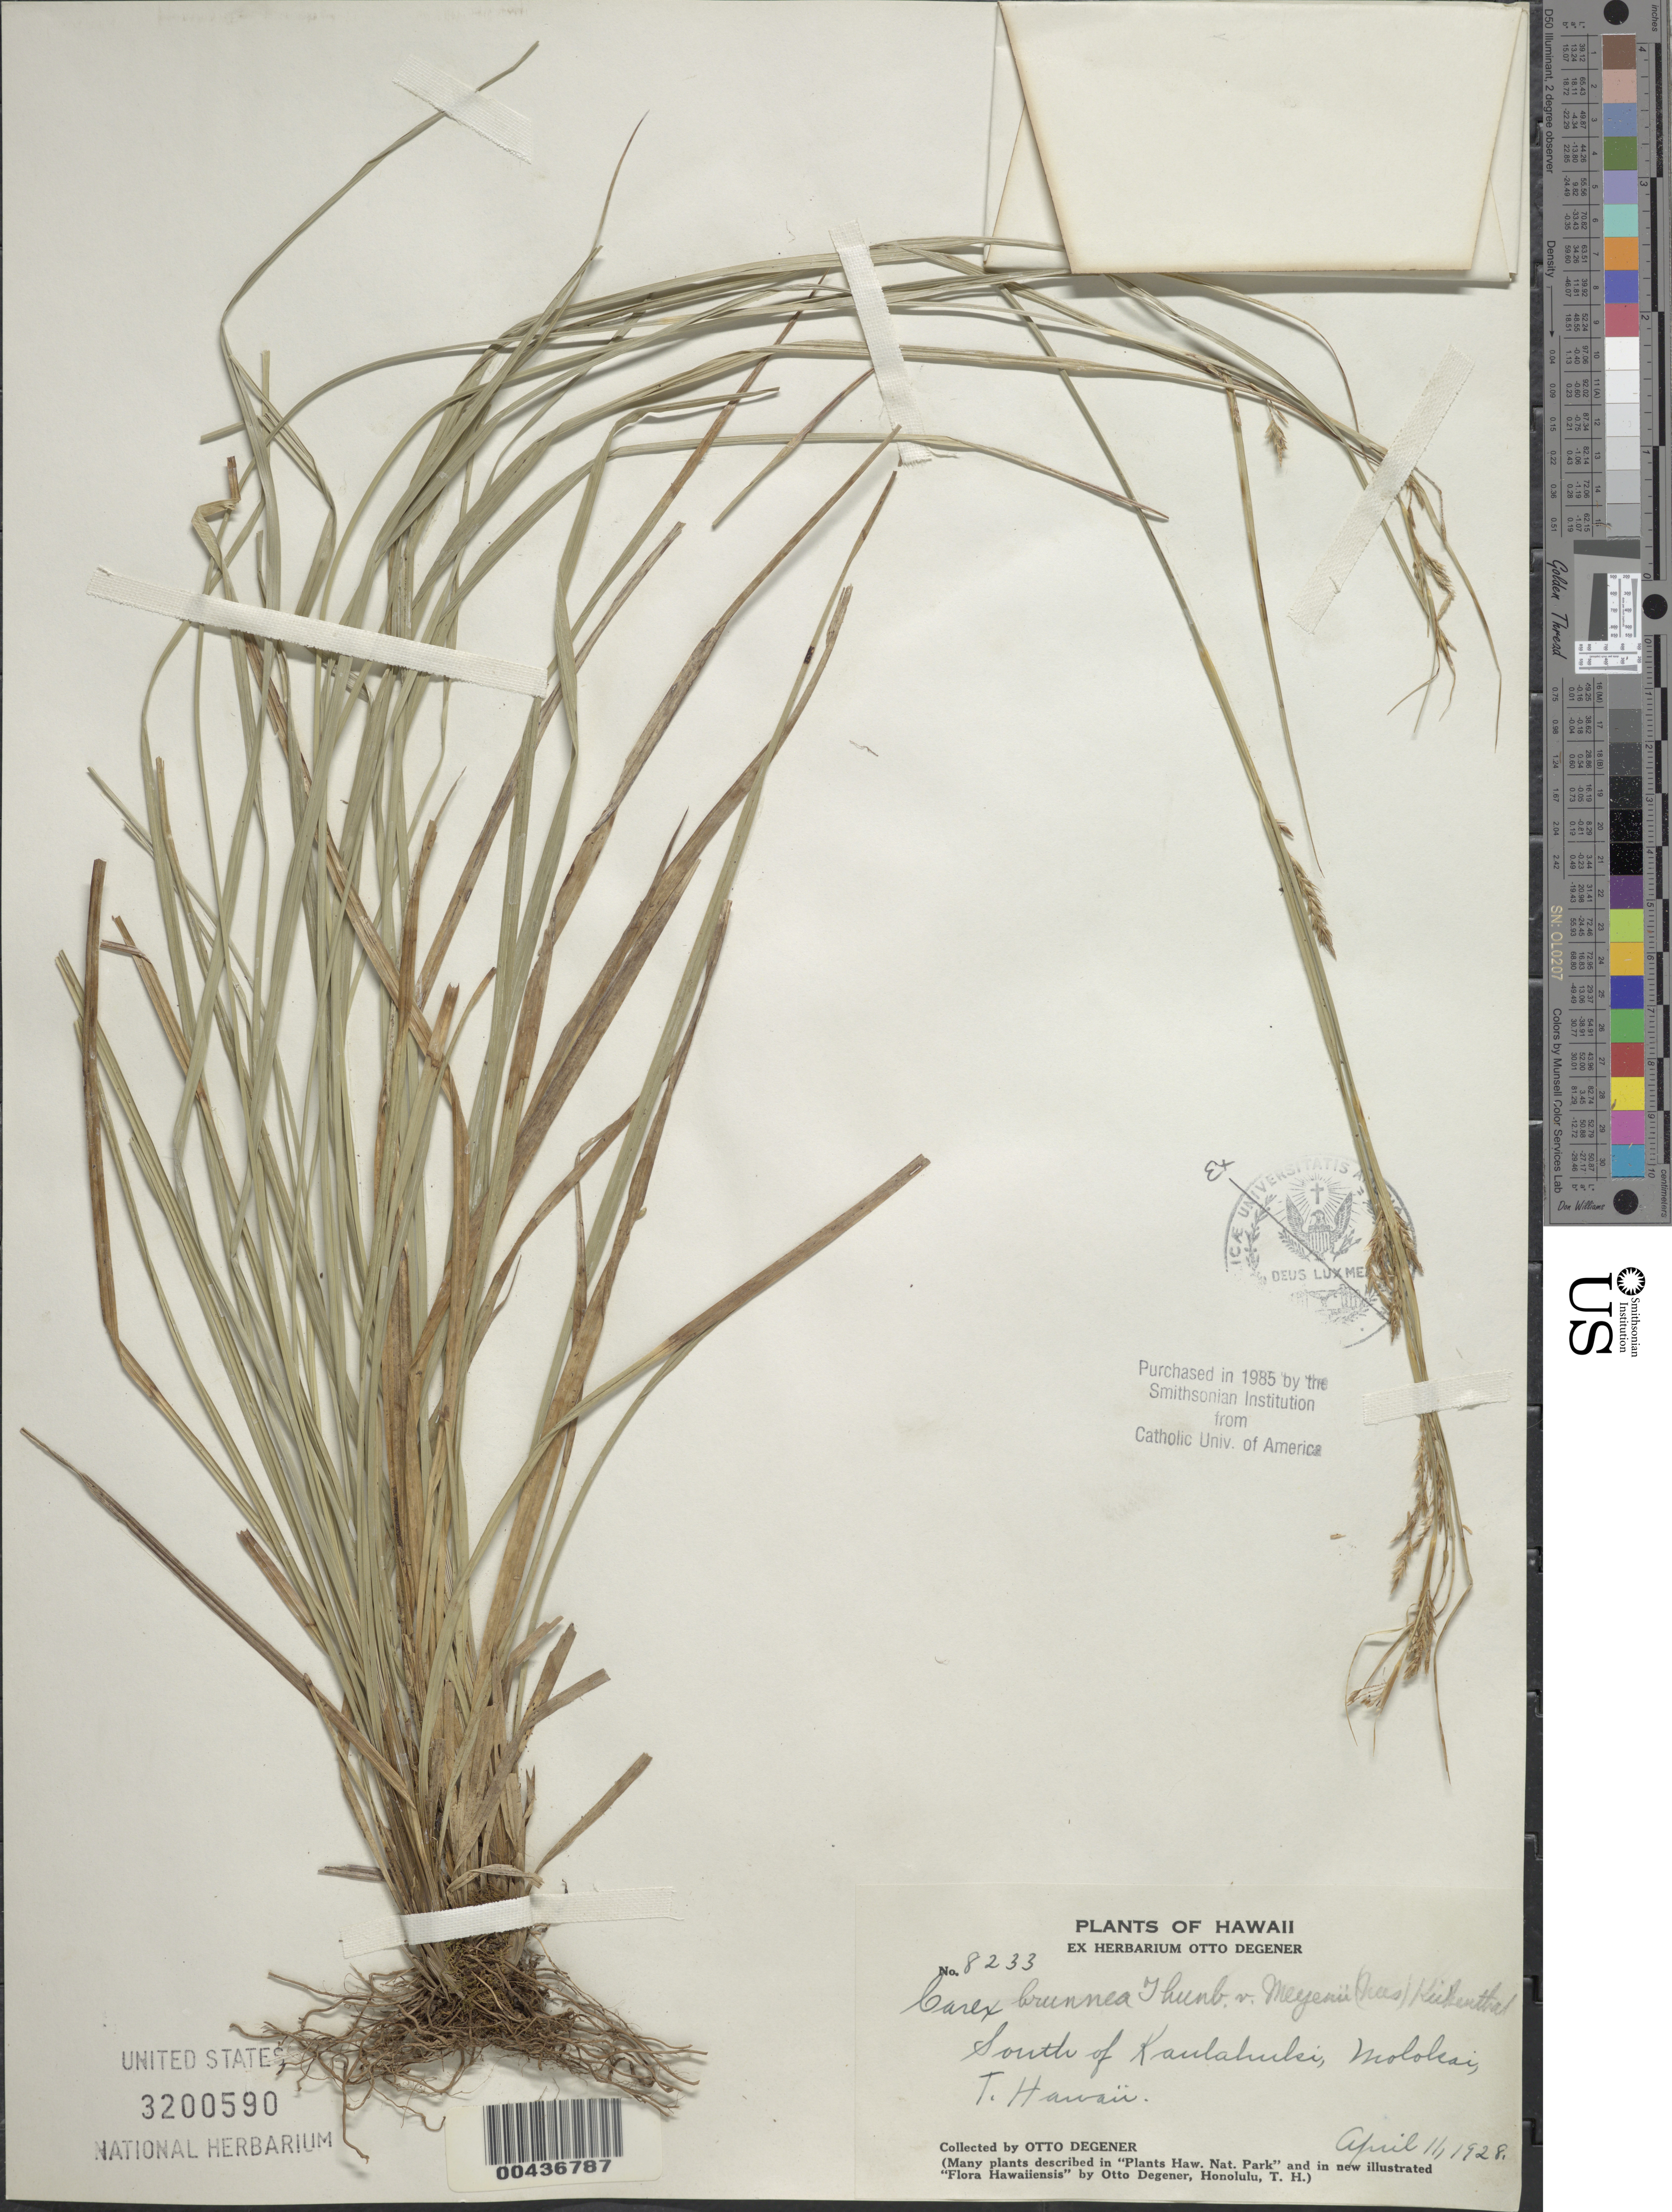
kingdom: Plantae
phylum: Tracheophyta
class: Liliopsida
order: Poales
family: Cyperaceae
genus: Carex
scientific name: Carex meyenii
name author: Nees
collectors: O. Degener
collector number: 8233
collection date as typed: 11 Apr 1928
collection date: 1928-04-11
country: United States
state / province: Hawaii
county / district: Maui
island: Moloka'i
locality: South of Kaulahuki, Molokai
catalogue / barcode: US 3200590